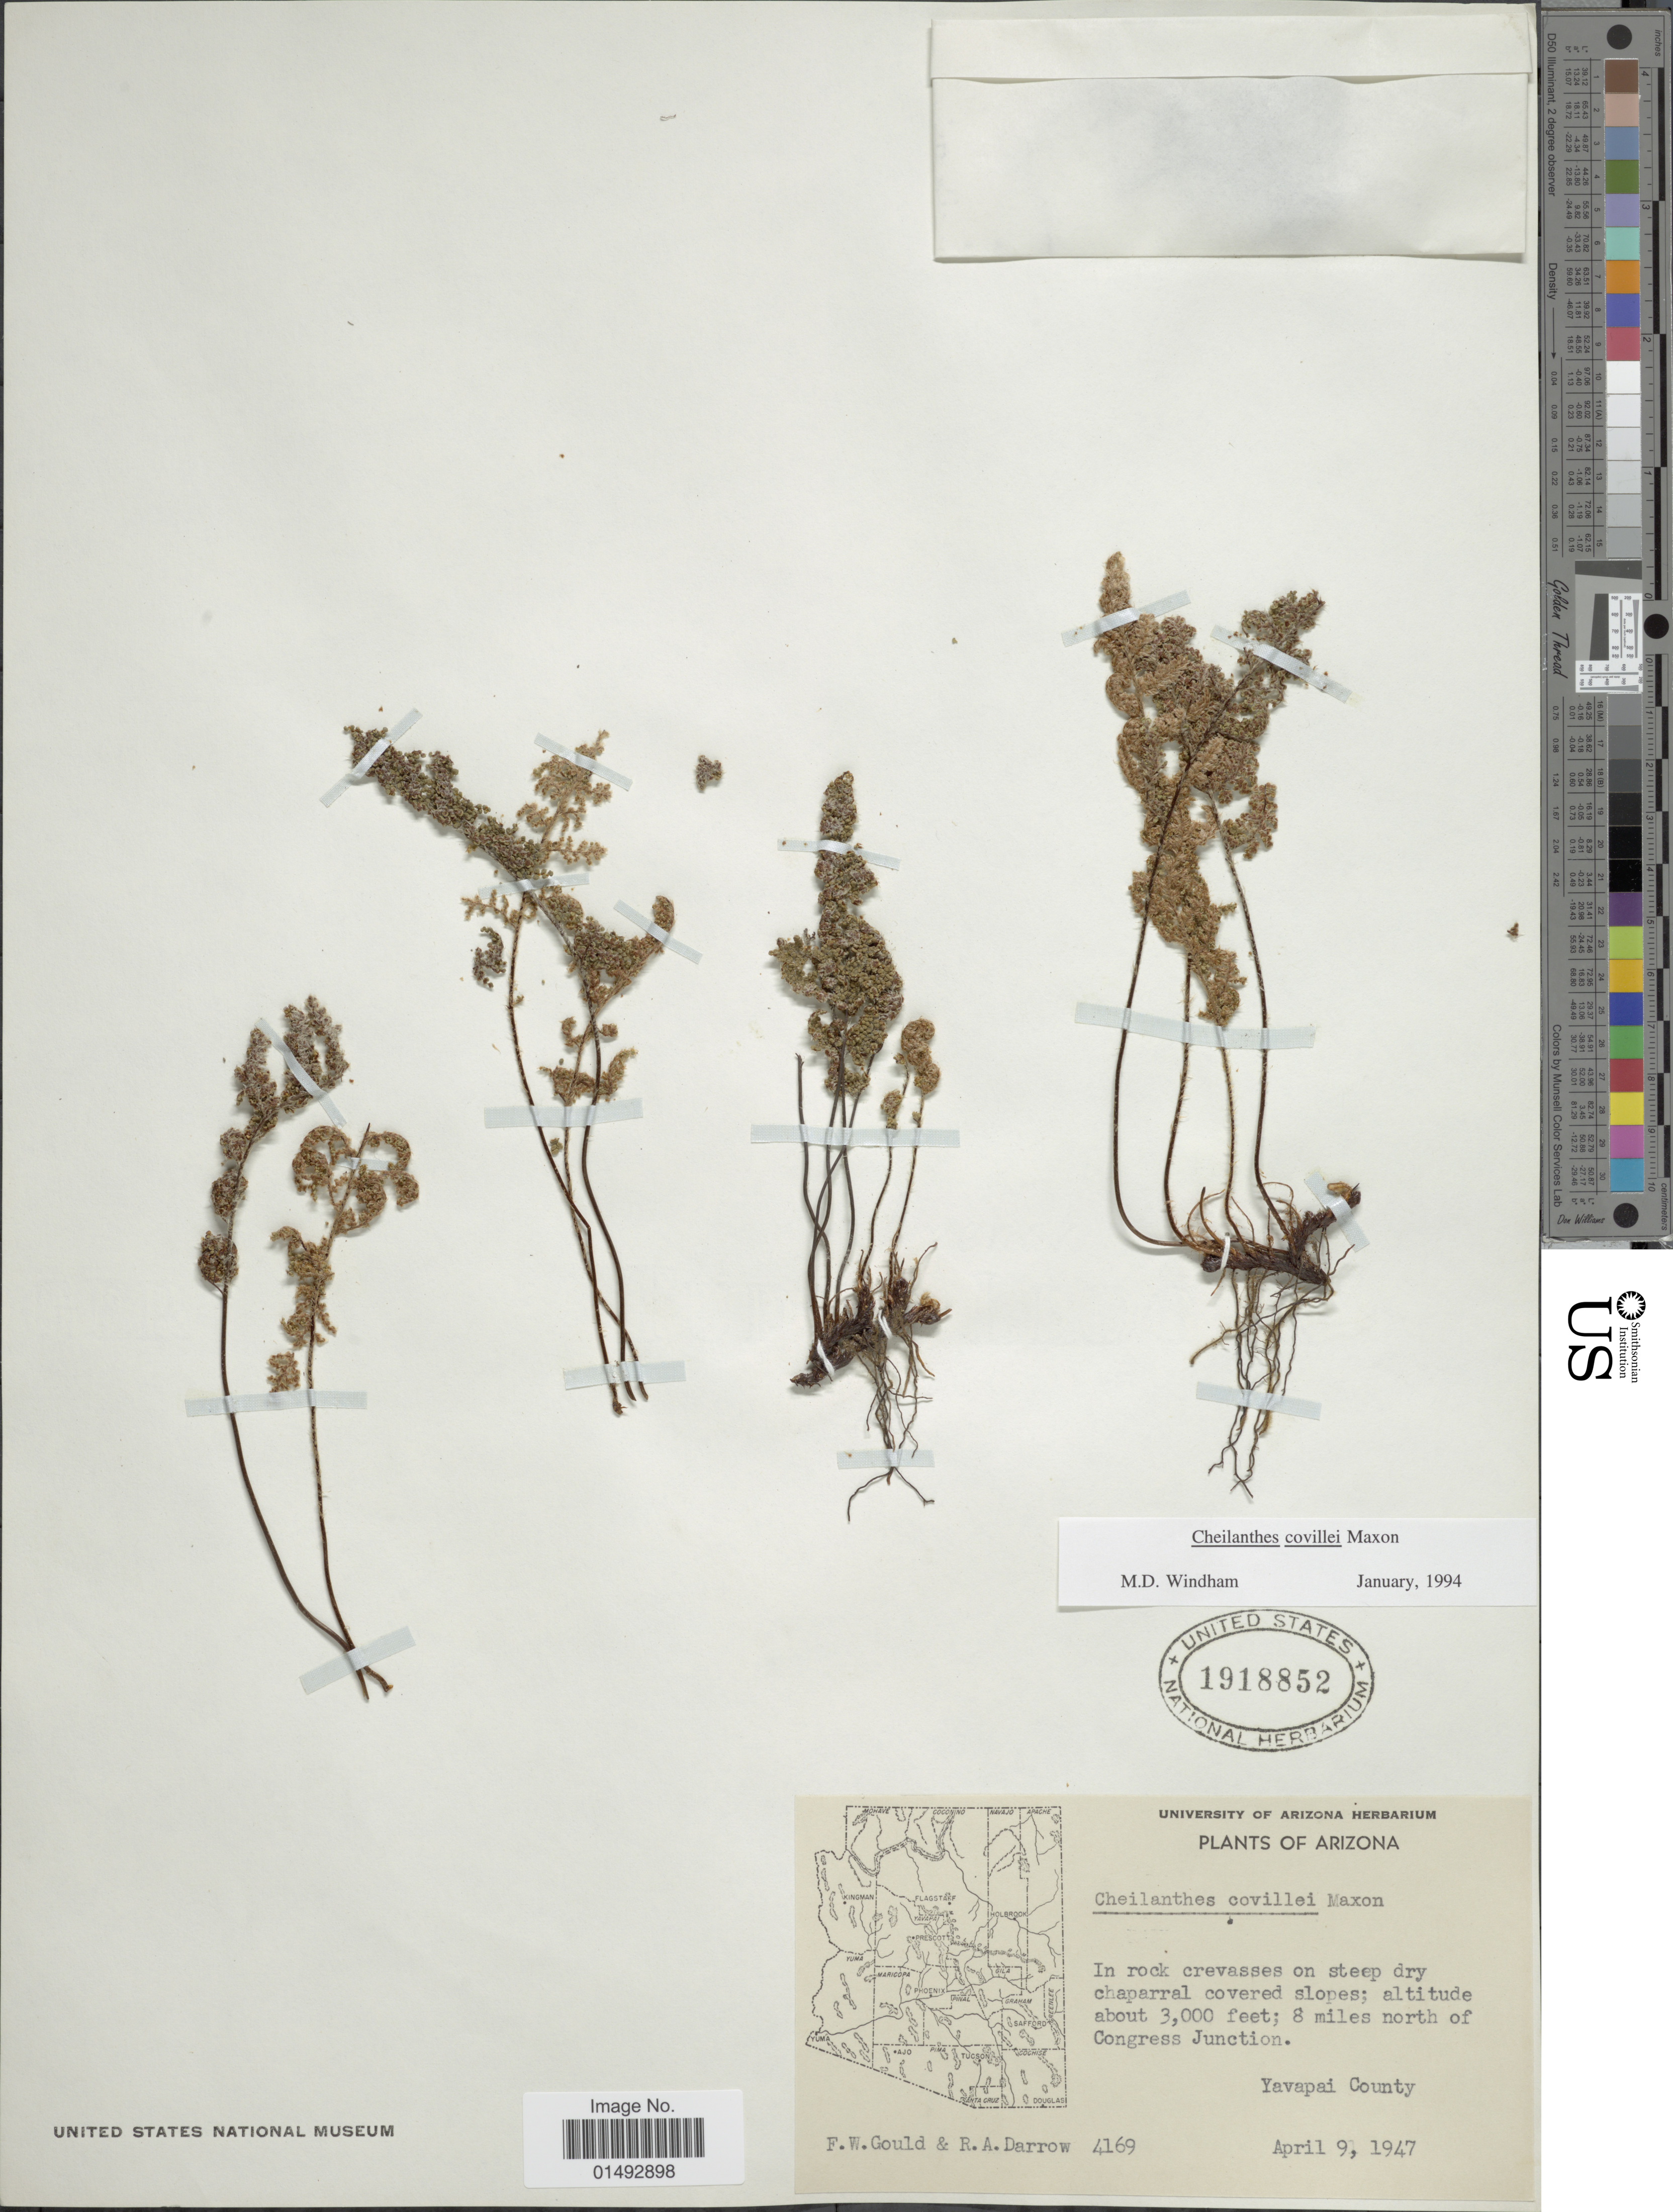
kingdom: Plantae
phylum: Tracheophyta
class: Polypodiopsida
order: Polypodiales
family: Pteridaceae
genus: Myriopteris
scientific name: Myriopteris covillei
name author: (Maxon) Á. Löve & D. Löve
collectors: F. W. Gould & R. A. Darrow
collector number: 4169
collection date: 1947-04-09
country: United States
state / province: Arizona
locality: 8 miles north of Congress Junction, Yavapai County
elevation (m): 914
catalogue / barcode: US 1918852